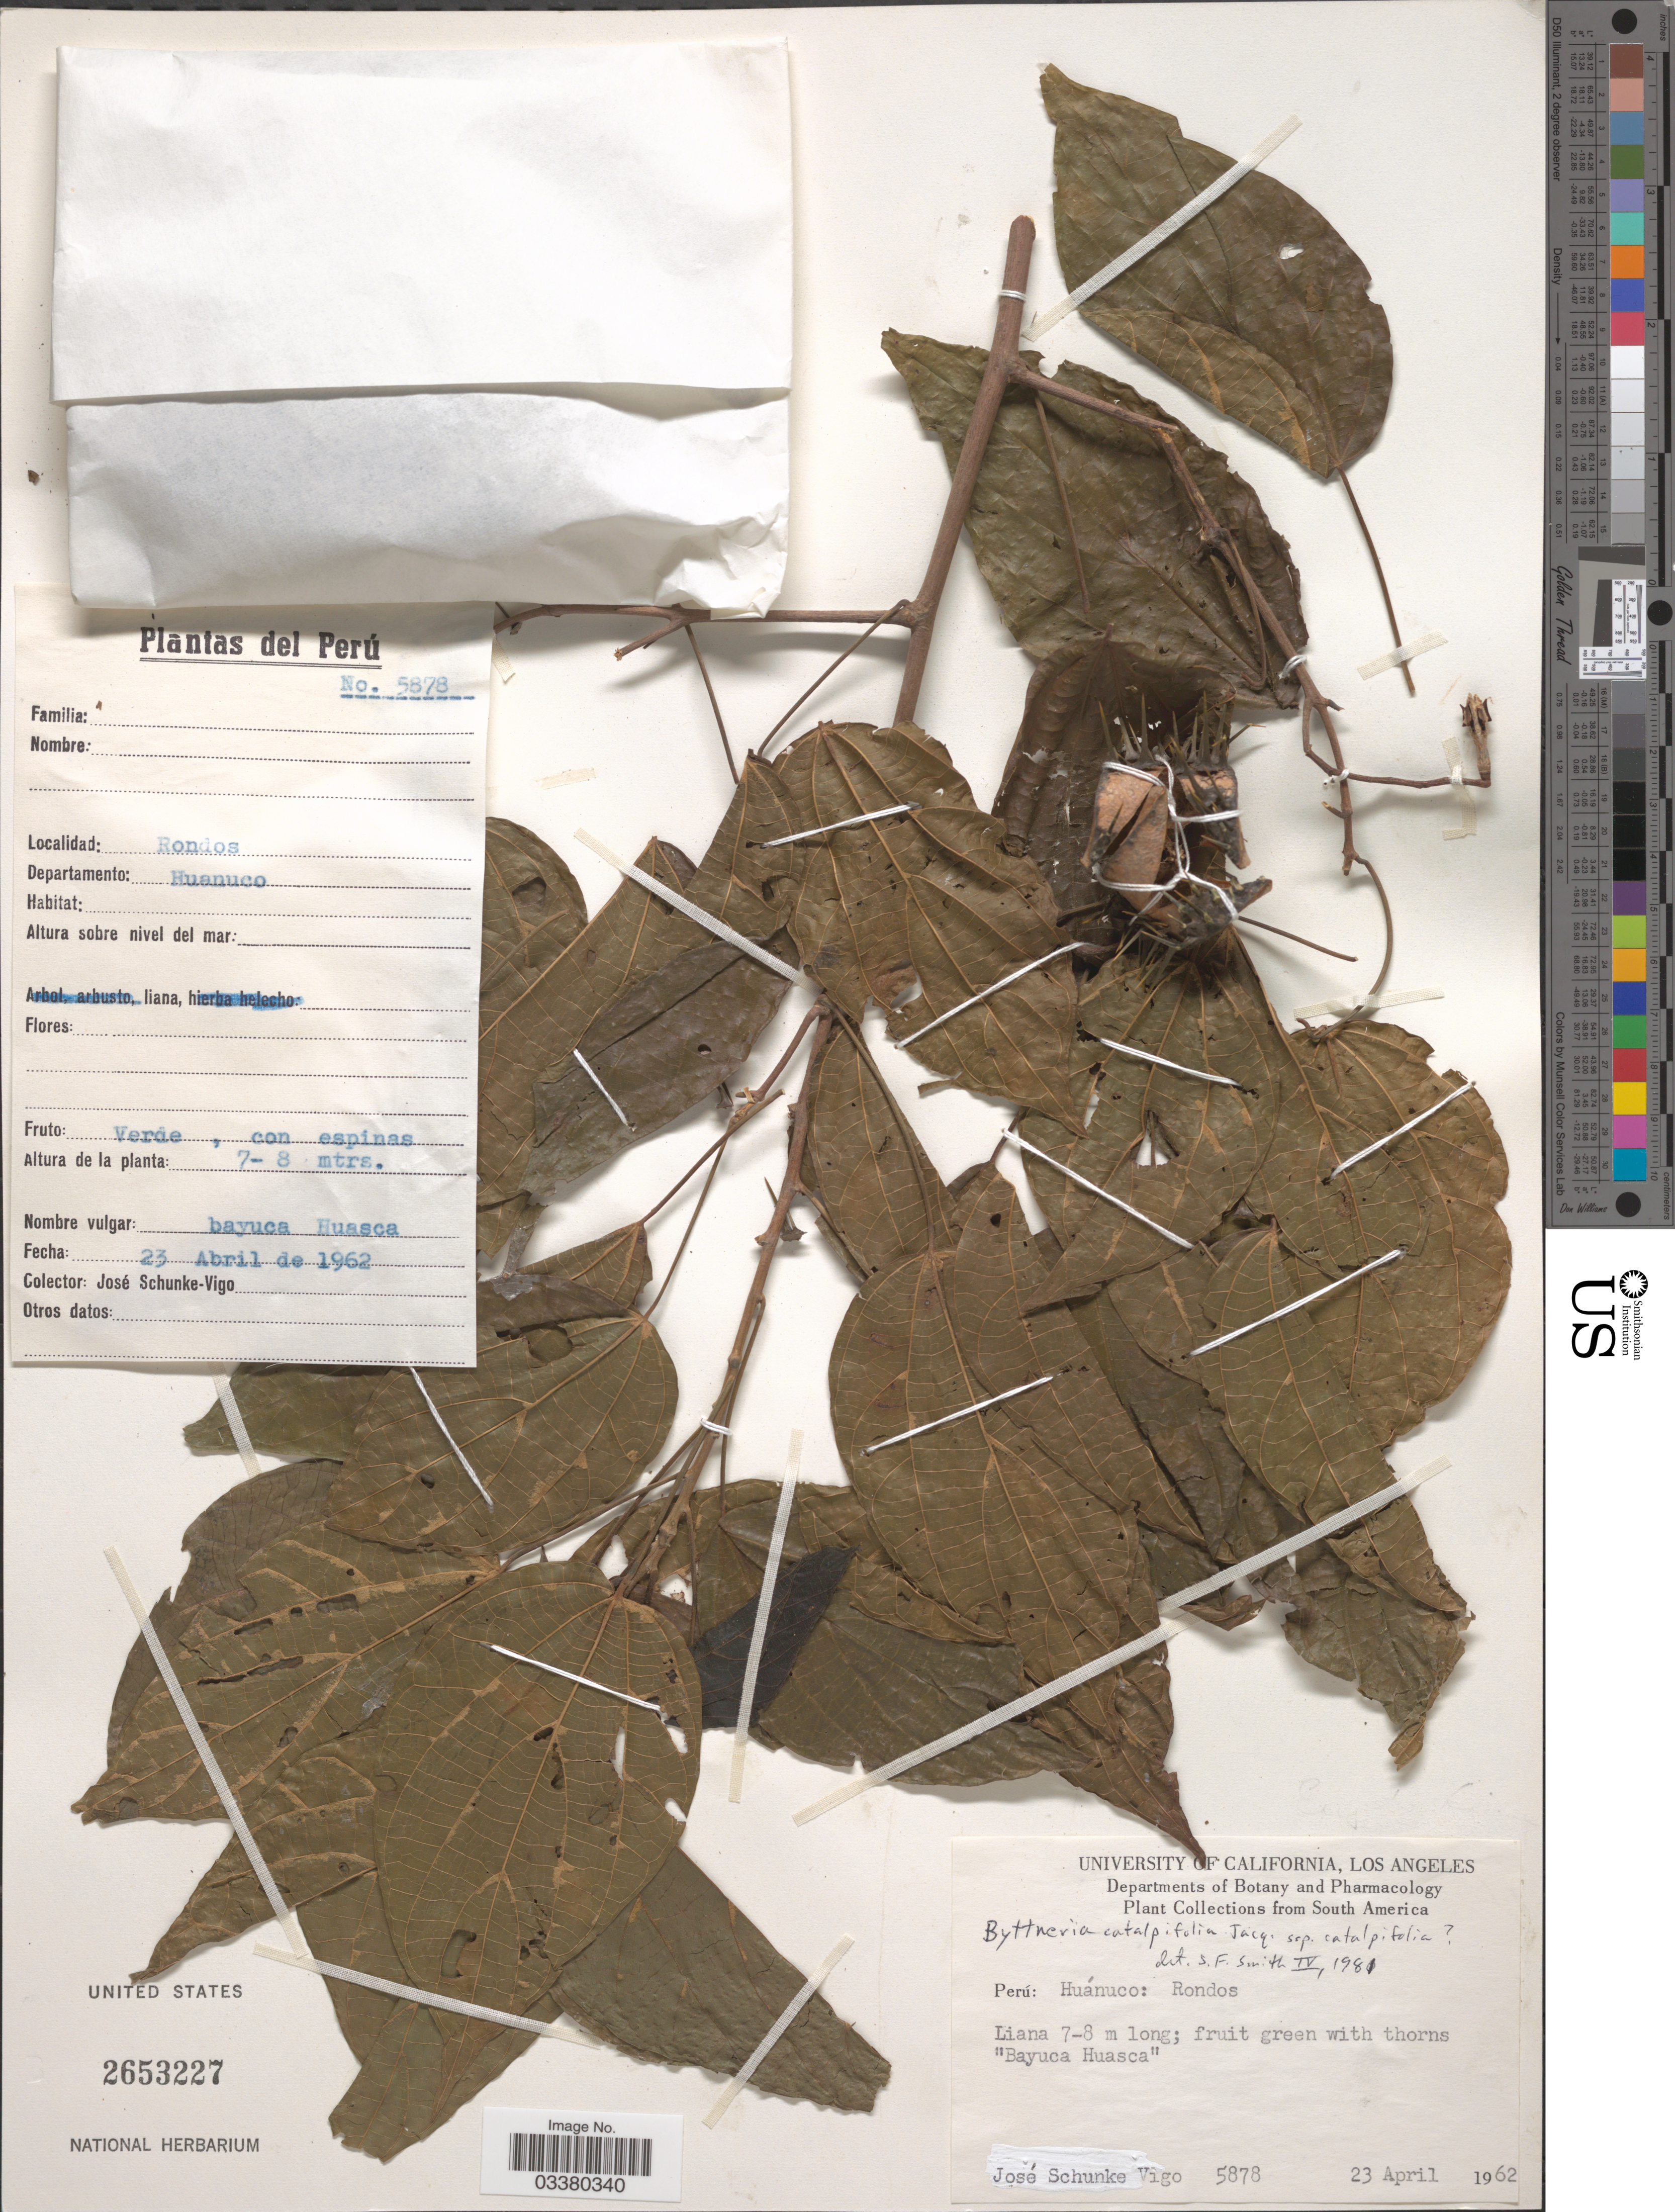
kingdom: Plantae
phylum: Tracheophyta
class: Magnoliopsida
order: Malvales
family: Malvaceae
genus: Byttneria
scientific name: Byttneria catalpifolia subsp. catalpifolia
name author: Jacq.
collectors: J. Schunke Vigo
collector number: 5878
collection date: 1962-04-23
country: Peru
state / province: Huánuco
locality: Rondos. Departamento: Huanuco.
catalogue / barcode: US 2653227